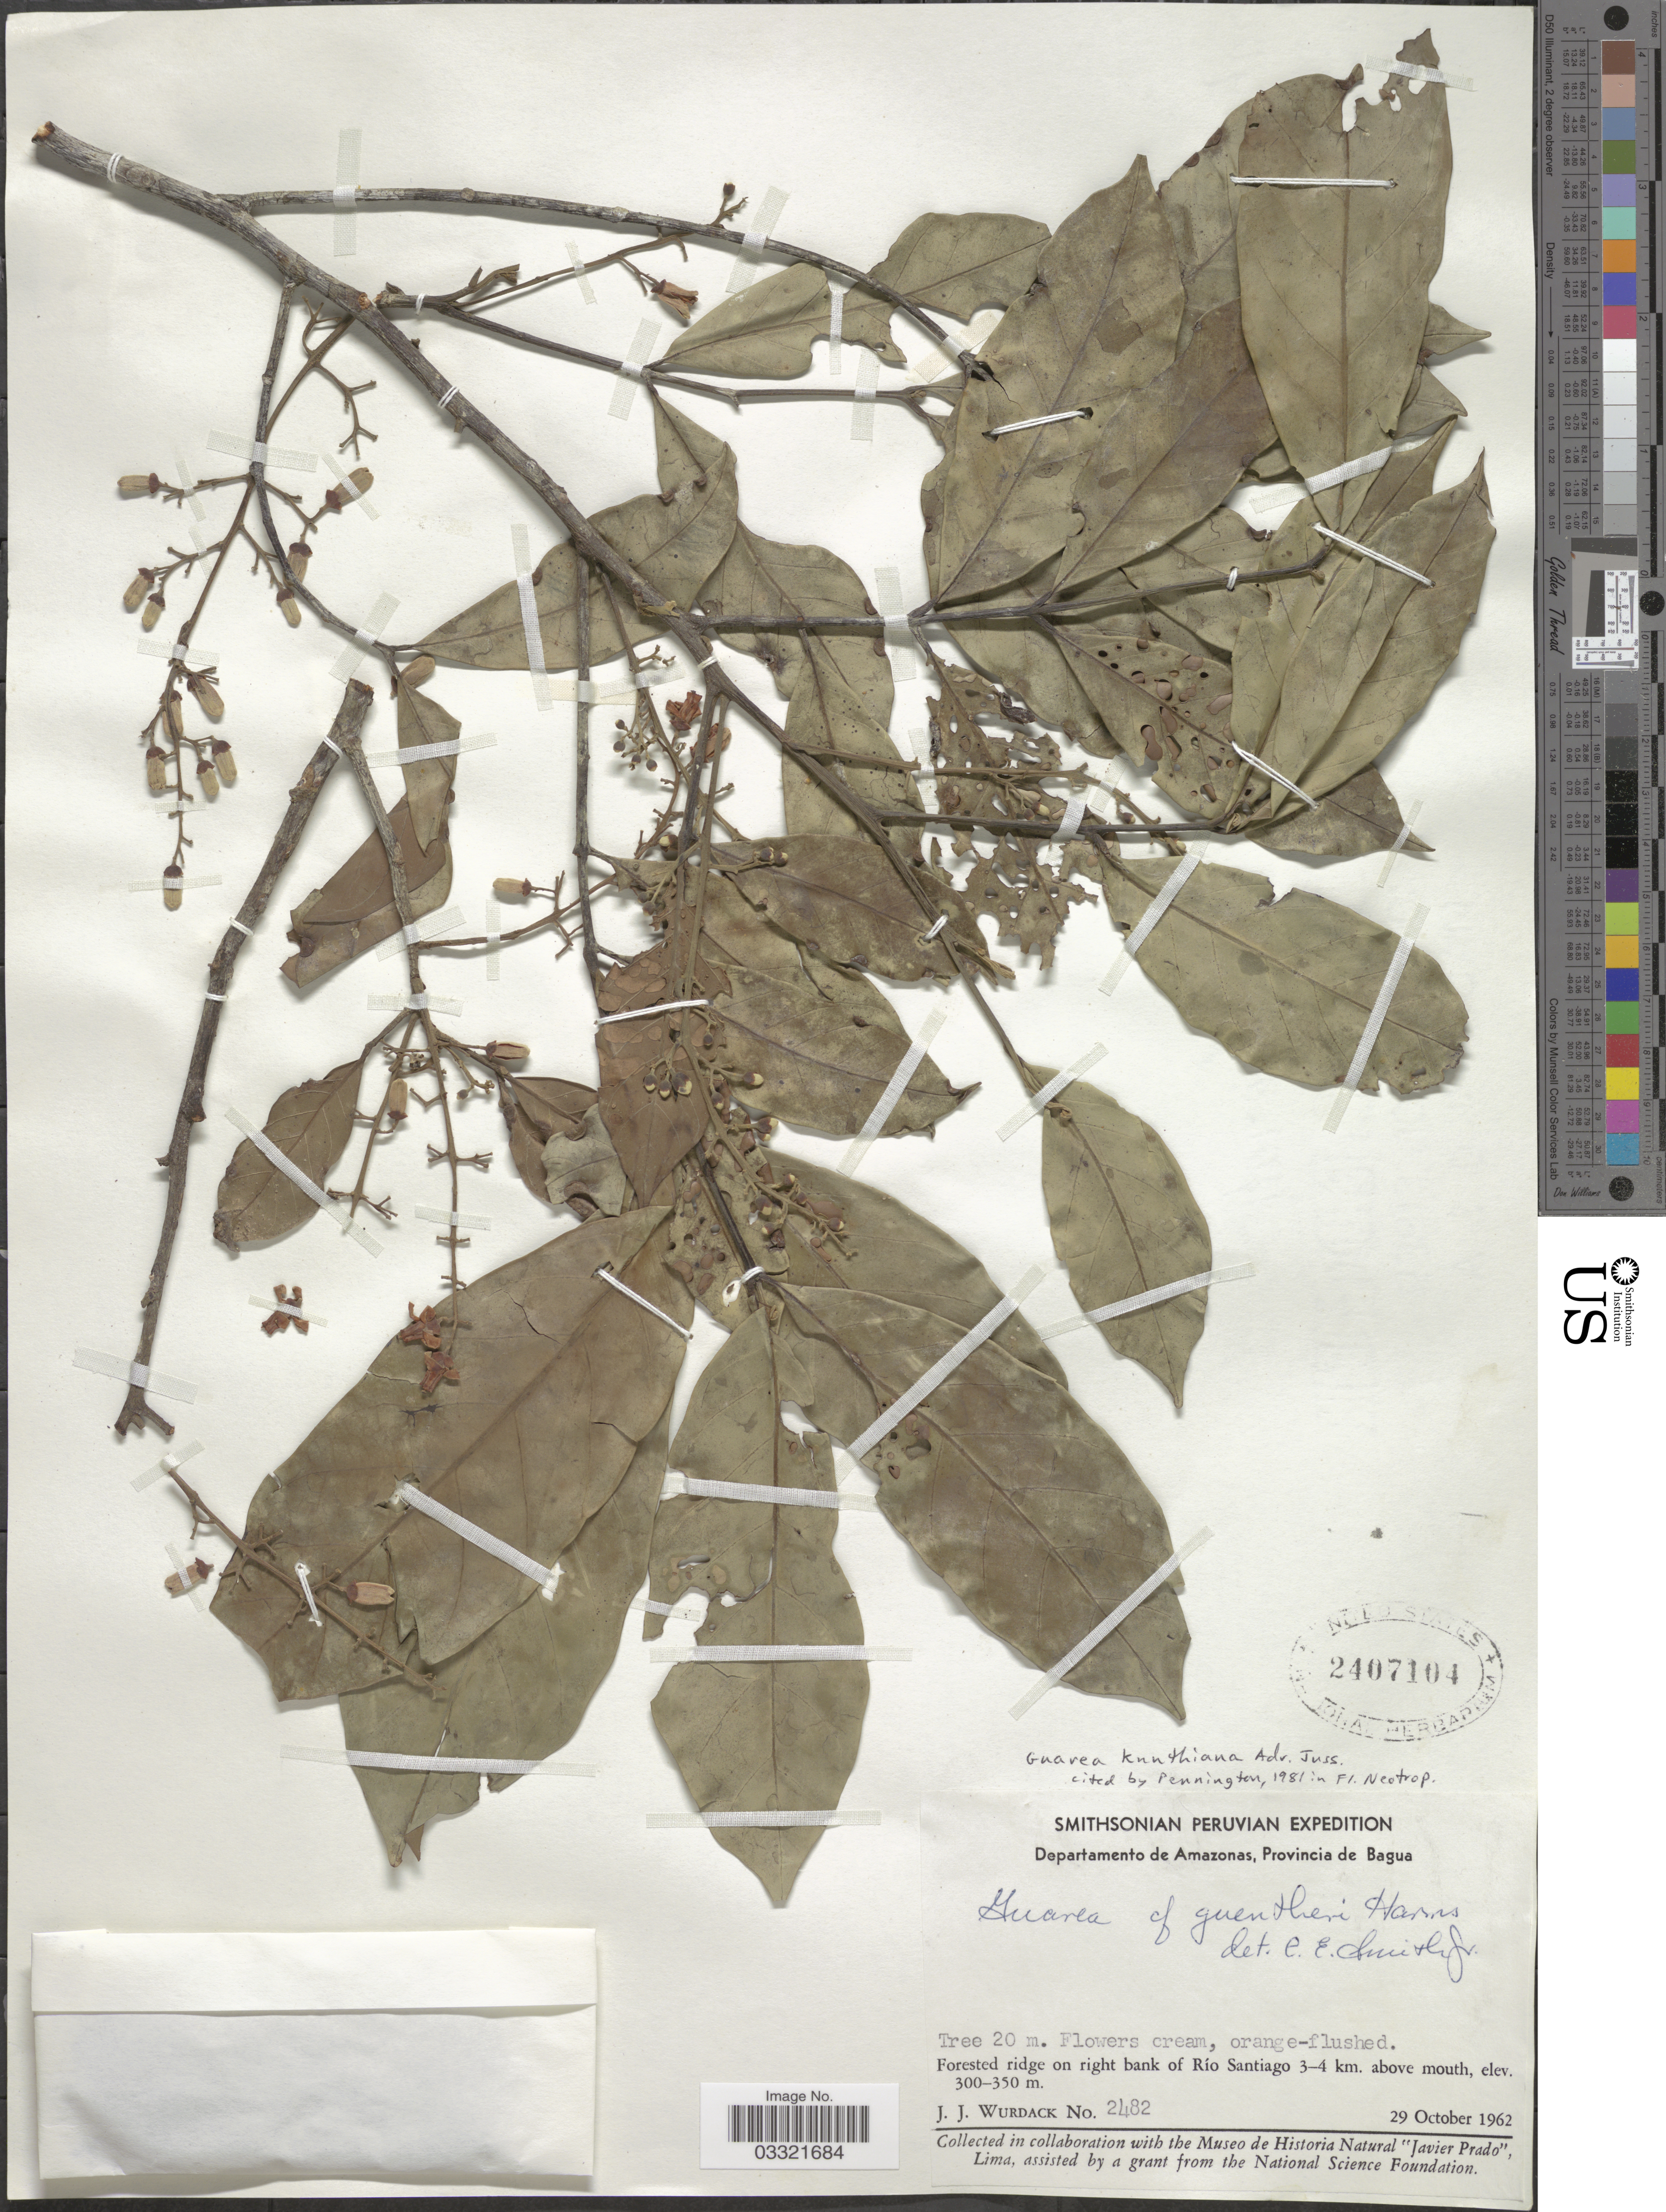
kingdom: Plantae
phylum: Tracheophyta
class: Magnoliopsida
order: Sapindales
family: Meliaceae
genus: Guarea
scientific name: Guarea kunthiana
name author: A. Juss.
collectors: J. J. Wurdack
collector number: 2482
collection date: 1962-10-29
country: Peru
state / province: Amazonas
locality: Departamento de Amazonas, Provincia de Bagua. Forested ridge on right bank of Río Santiago 3-4 km. above mouth.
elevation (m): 300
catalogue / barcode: US 2407104